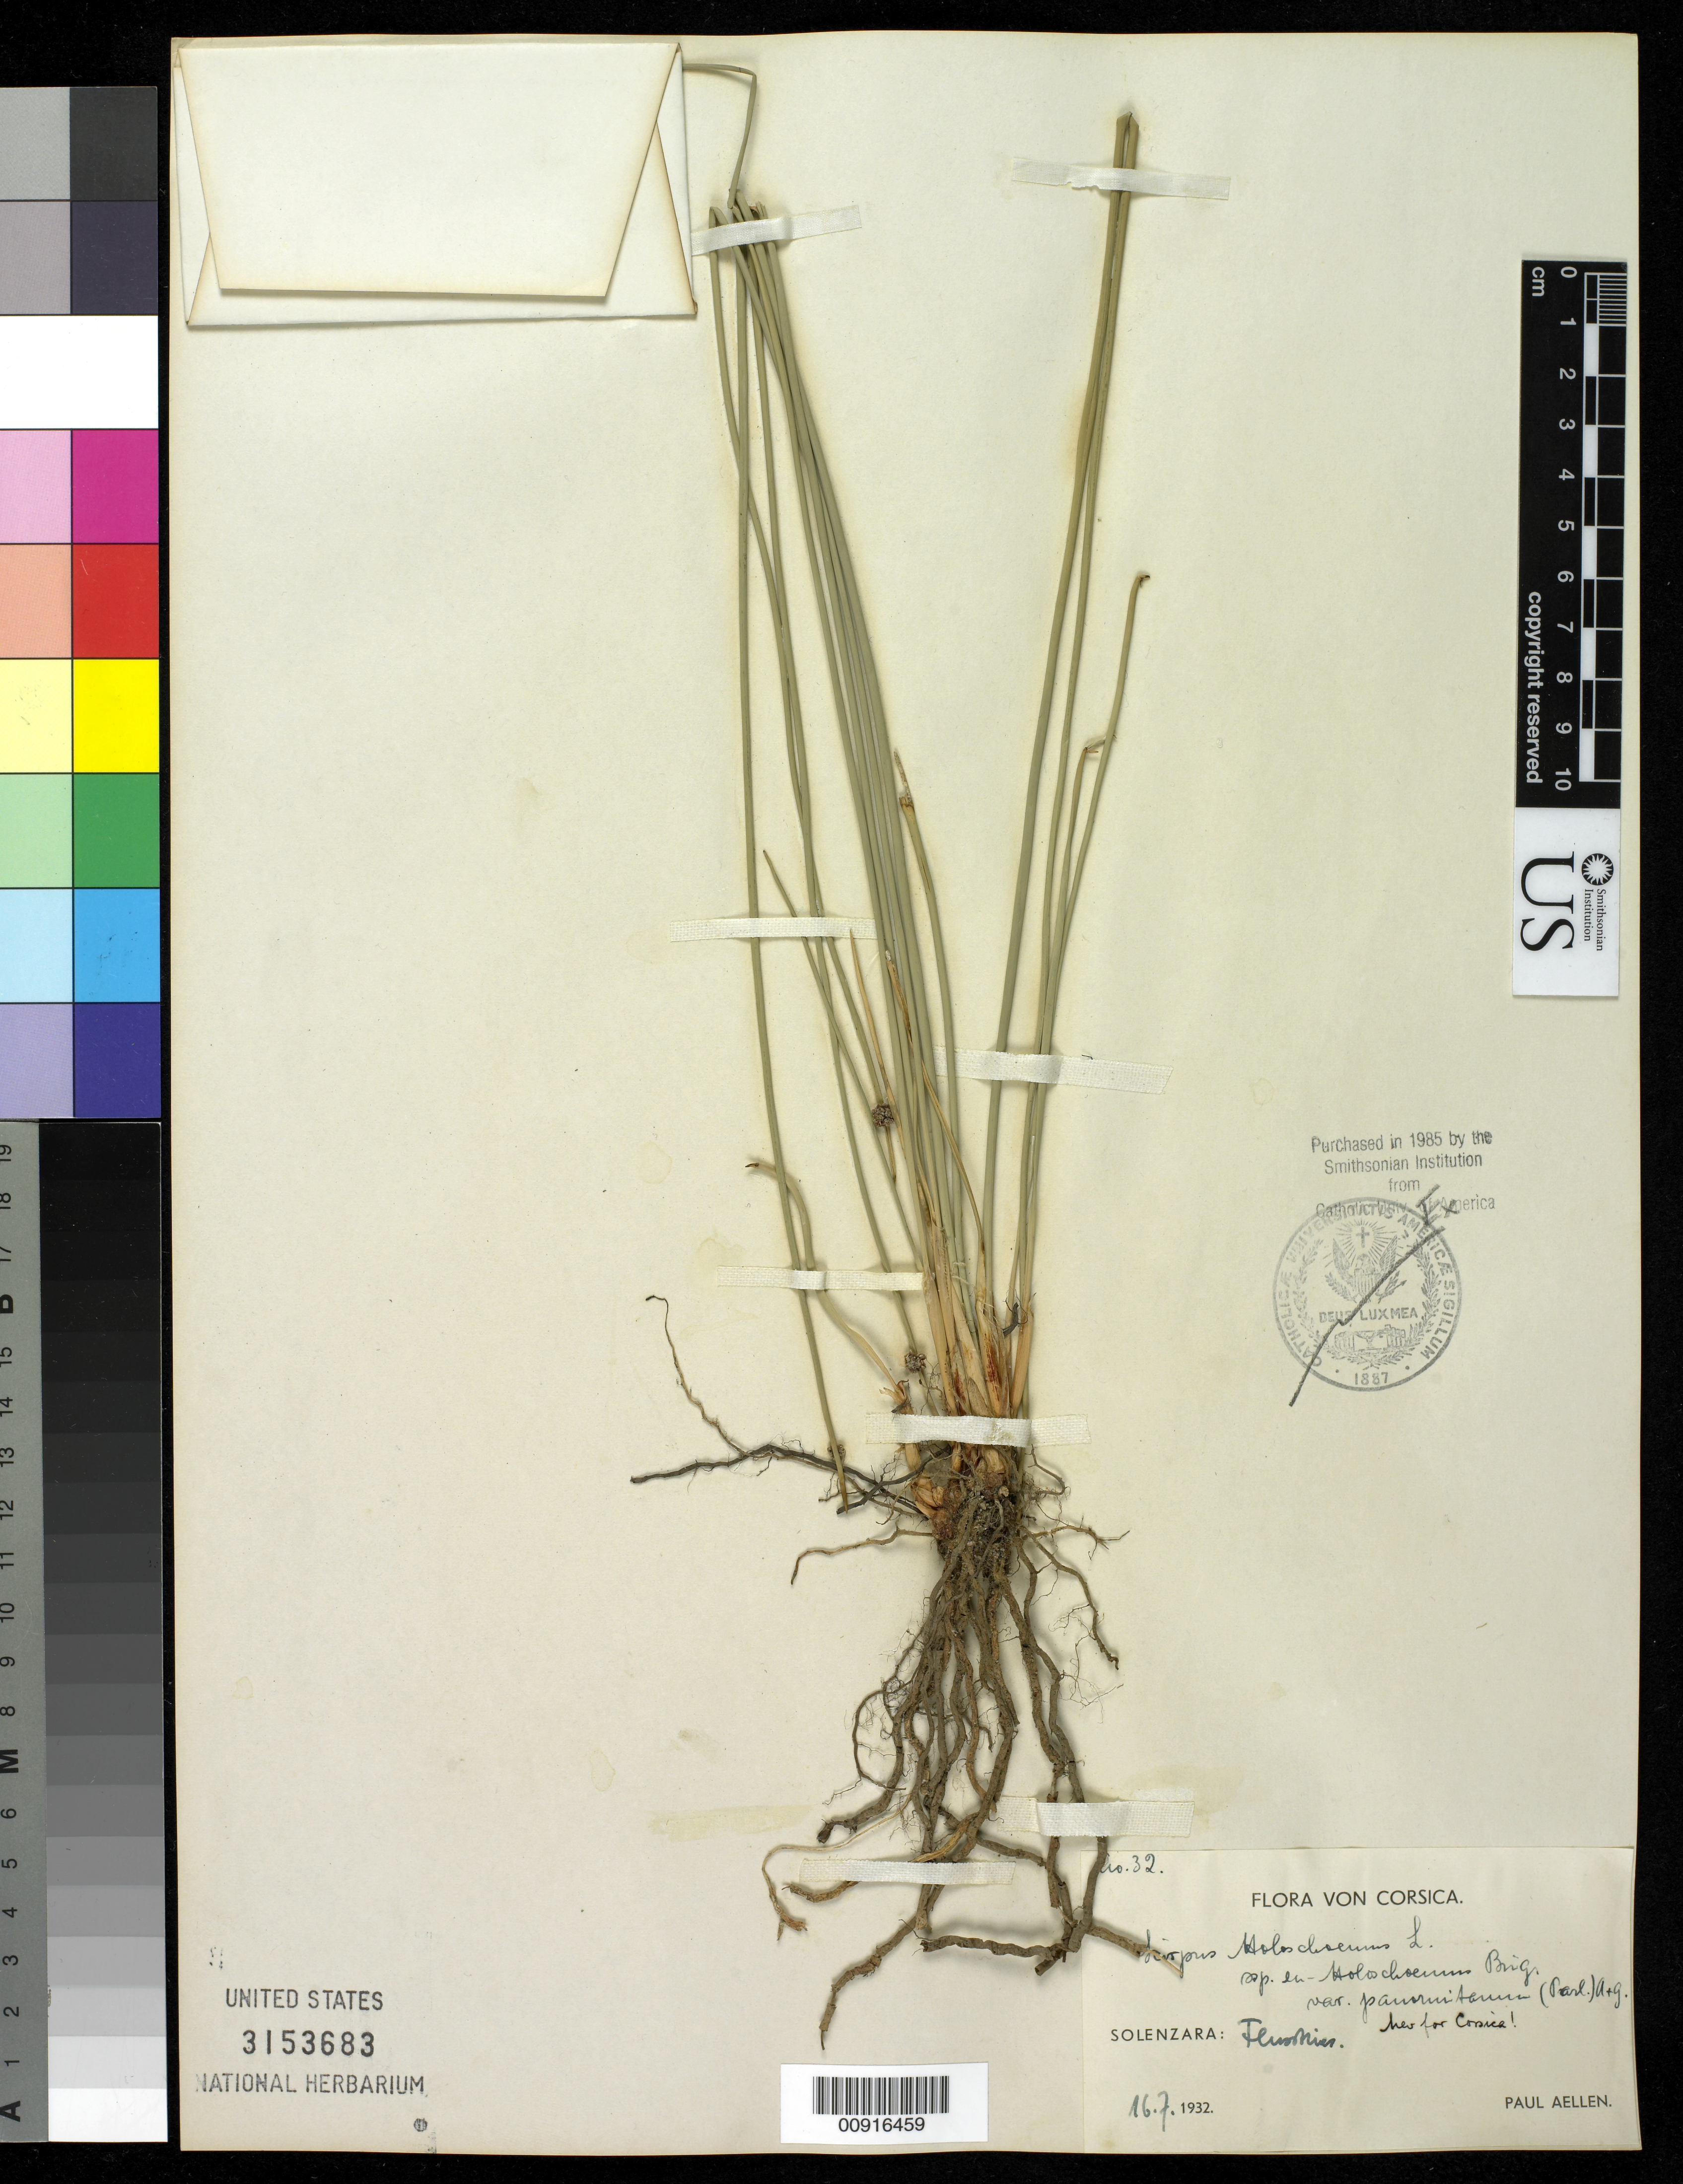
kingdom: Plantae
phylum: Tracheophyta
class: Liliopsida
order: Poales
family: Cyperaceae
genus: Scirpoides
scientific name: Scirpoides holoschoenus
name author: (L.) Soják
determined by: Strong, M. T., (US), Smithsonian Institution - National Museum of Natural History (UNITED STATES)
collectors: P. Aellen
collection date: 1932-07-16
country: France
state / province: Corsica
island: Corse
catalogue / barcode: US 3153683